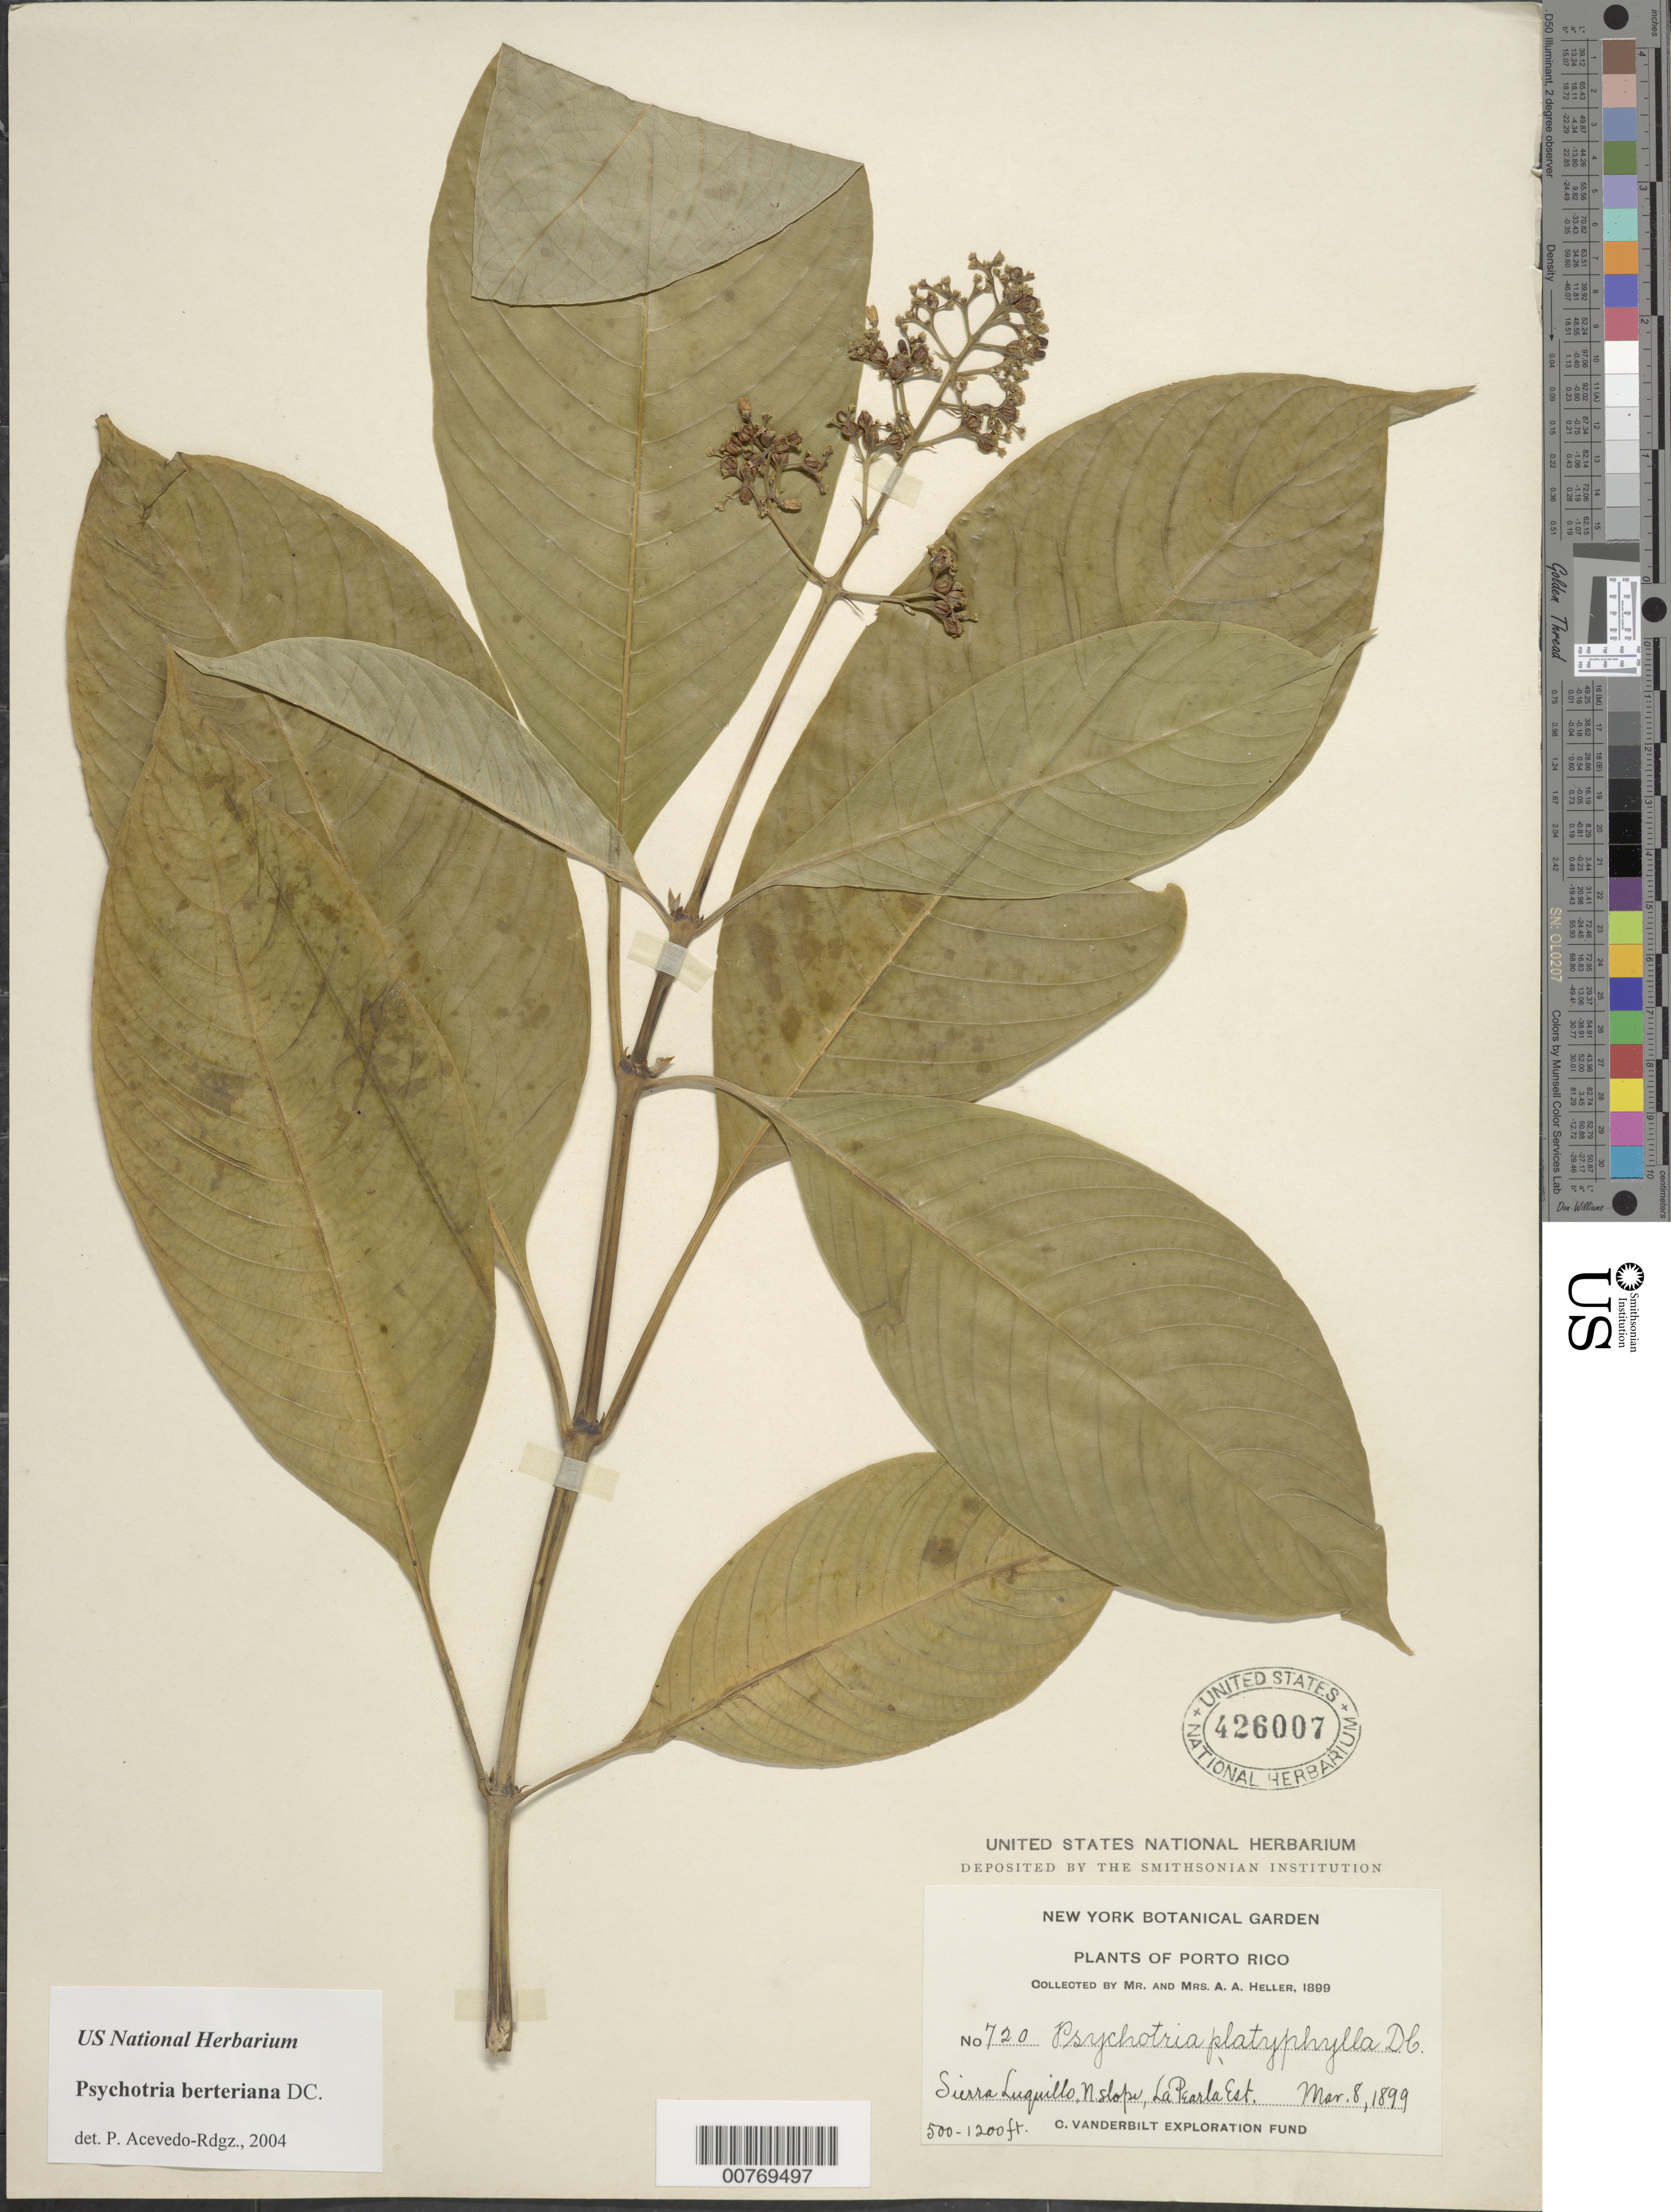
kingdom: Plantae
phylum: Tracheophyta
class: Magnoliopsida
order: Gentianales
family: Rubiaceae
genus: Psychotria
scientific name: Psychotria berteroana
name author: DC.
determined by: Acevedo-Rodríguez, P., (BOT), Smithsonian Institution - National Museum of Natural History (UNITED STATES)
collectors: A. A. Heller & E. G. Heller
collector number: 720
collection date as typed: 08 Mar 1899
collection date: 1899-03-08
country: Puerto Rico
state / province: Luquillo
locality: Sierra Luquillo, N slope, La Pearla Est.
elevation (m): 152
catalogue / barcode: US 426007